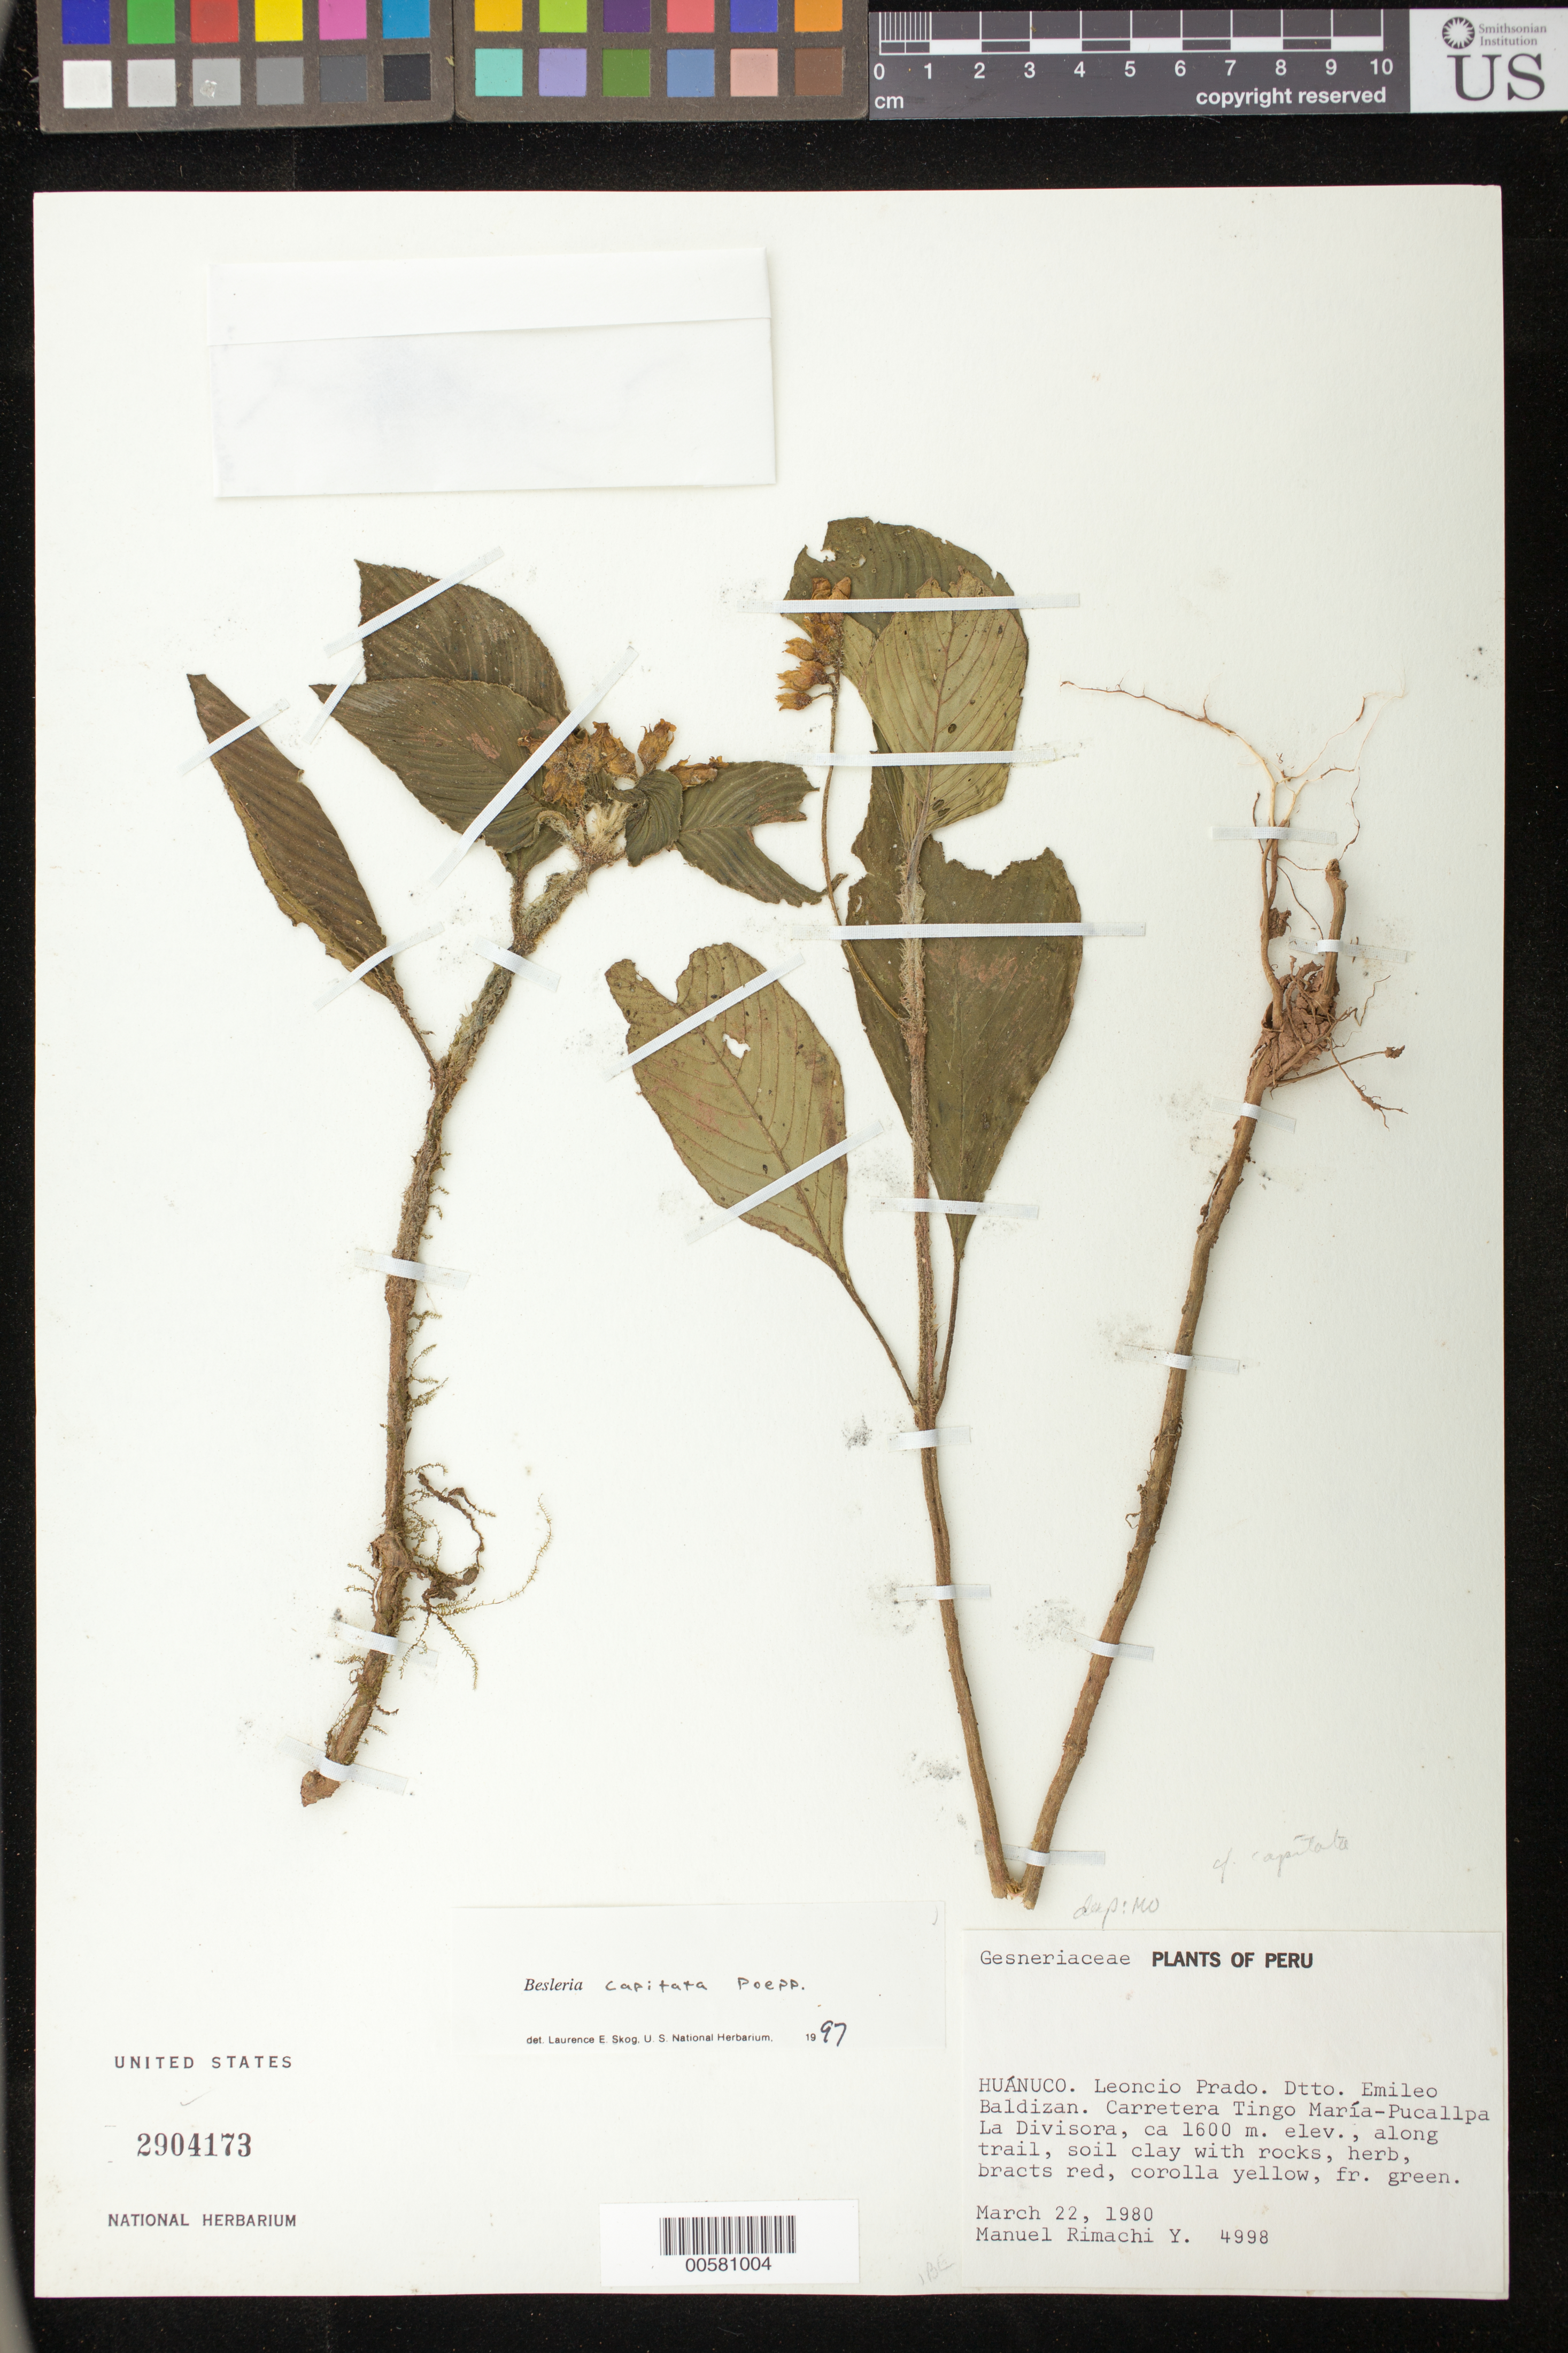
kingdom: Plantae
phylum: Tracheophyta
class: Magnoliopsida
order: Lamiales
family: Gesneriaceae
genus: Besleria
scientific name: Besleria capitata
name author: Poepp.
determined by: Skog, Laurence E.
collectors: M. Rimachi Y.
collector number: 4998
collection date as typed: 22 Mar 1980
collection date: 1980-03-22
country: Peru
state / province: Huánuco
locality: Leoncio Prado, Dtto. Emileo Baldizan; Carretera Tingo María - Pucallpa, La Divisora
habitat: Along trail, soil clay with rocks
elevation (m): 1600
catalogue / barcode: US 2904173